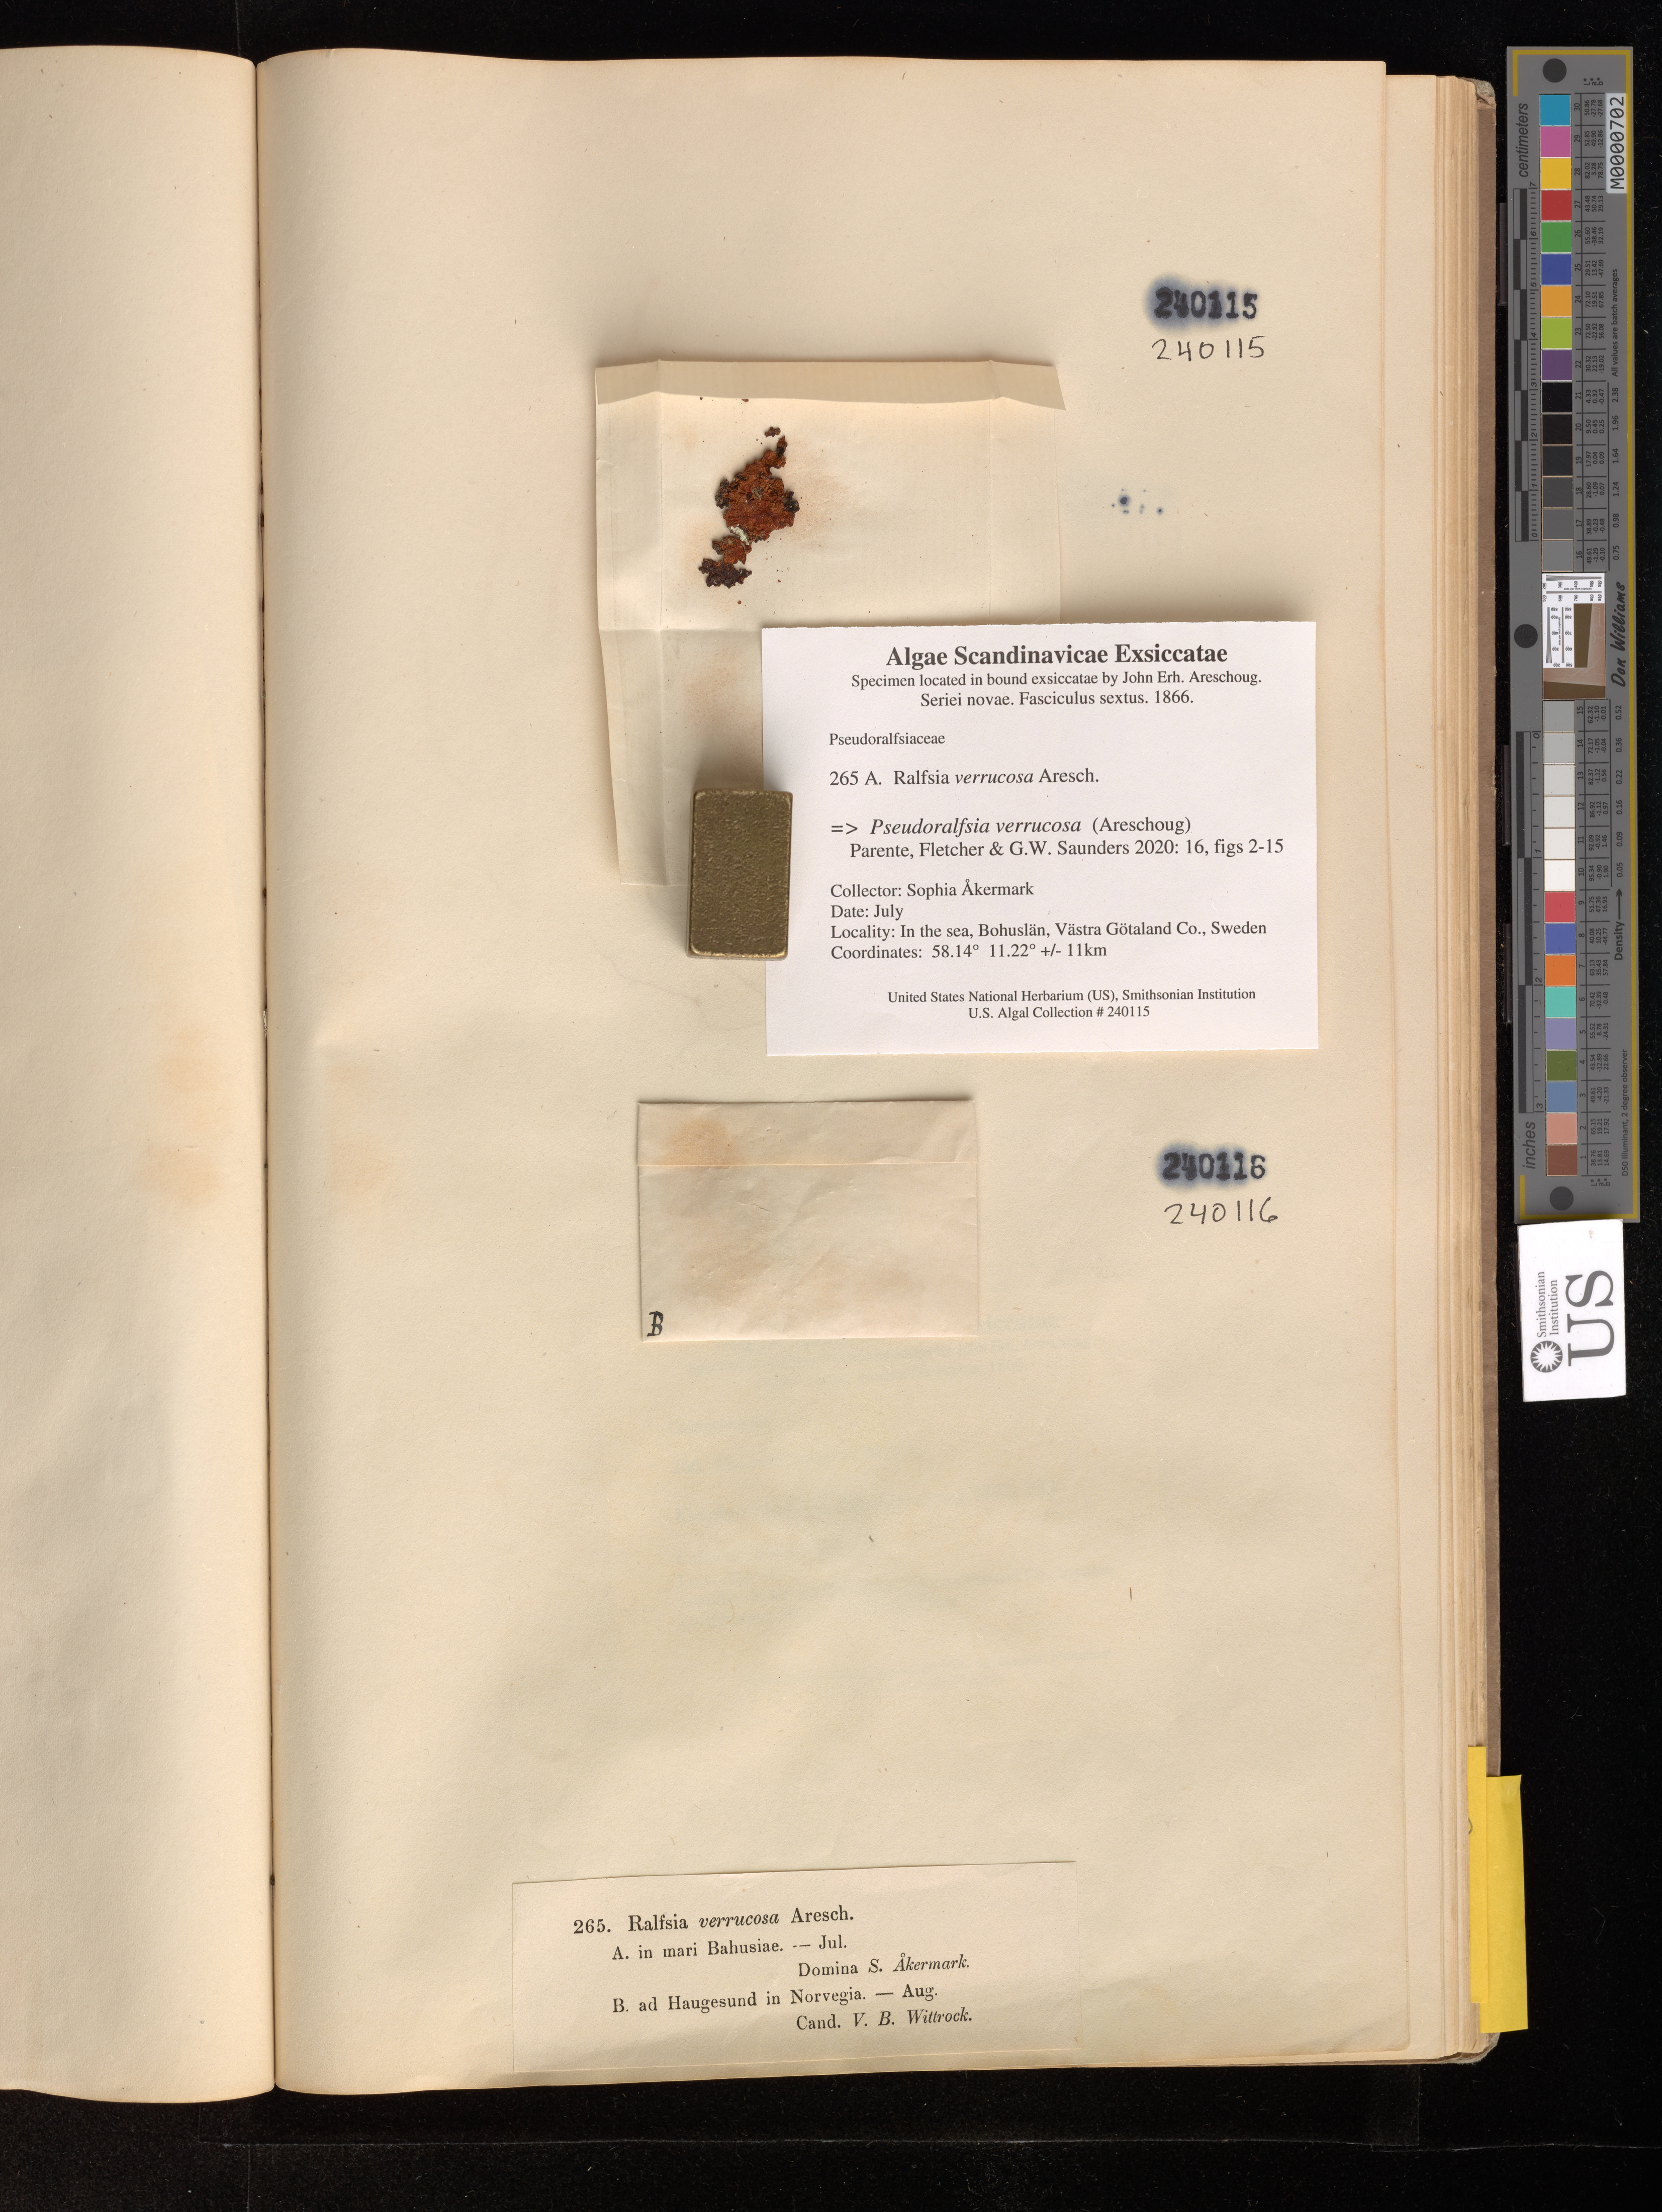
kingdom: Chromista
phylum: Ochrophyta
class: Phaeophyceae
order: Ralfsiales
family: Pseudoralfsiaceae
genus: Pseudoralfsia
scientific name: Pseudoralfsia verrucosa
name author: (Aresch.) Parente et al.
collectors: S. Akermark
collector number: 265 A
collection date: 1866-07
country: Sweden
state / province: Västra Götaland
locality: in the sea, Bohuslan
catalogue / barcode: US 240115